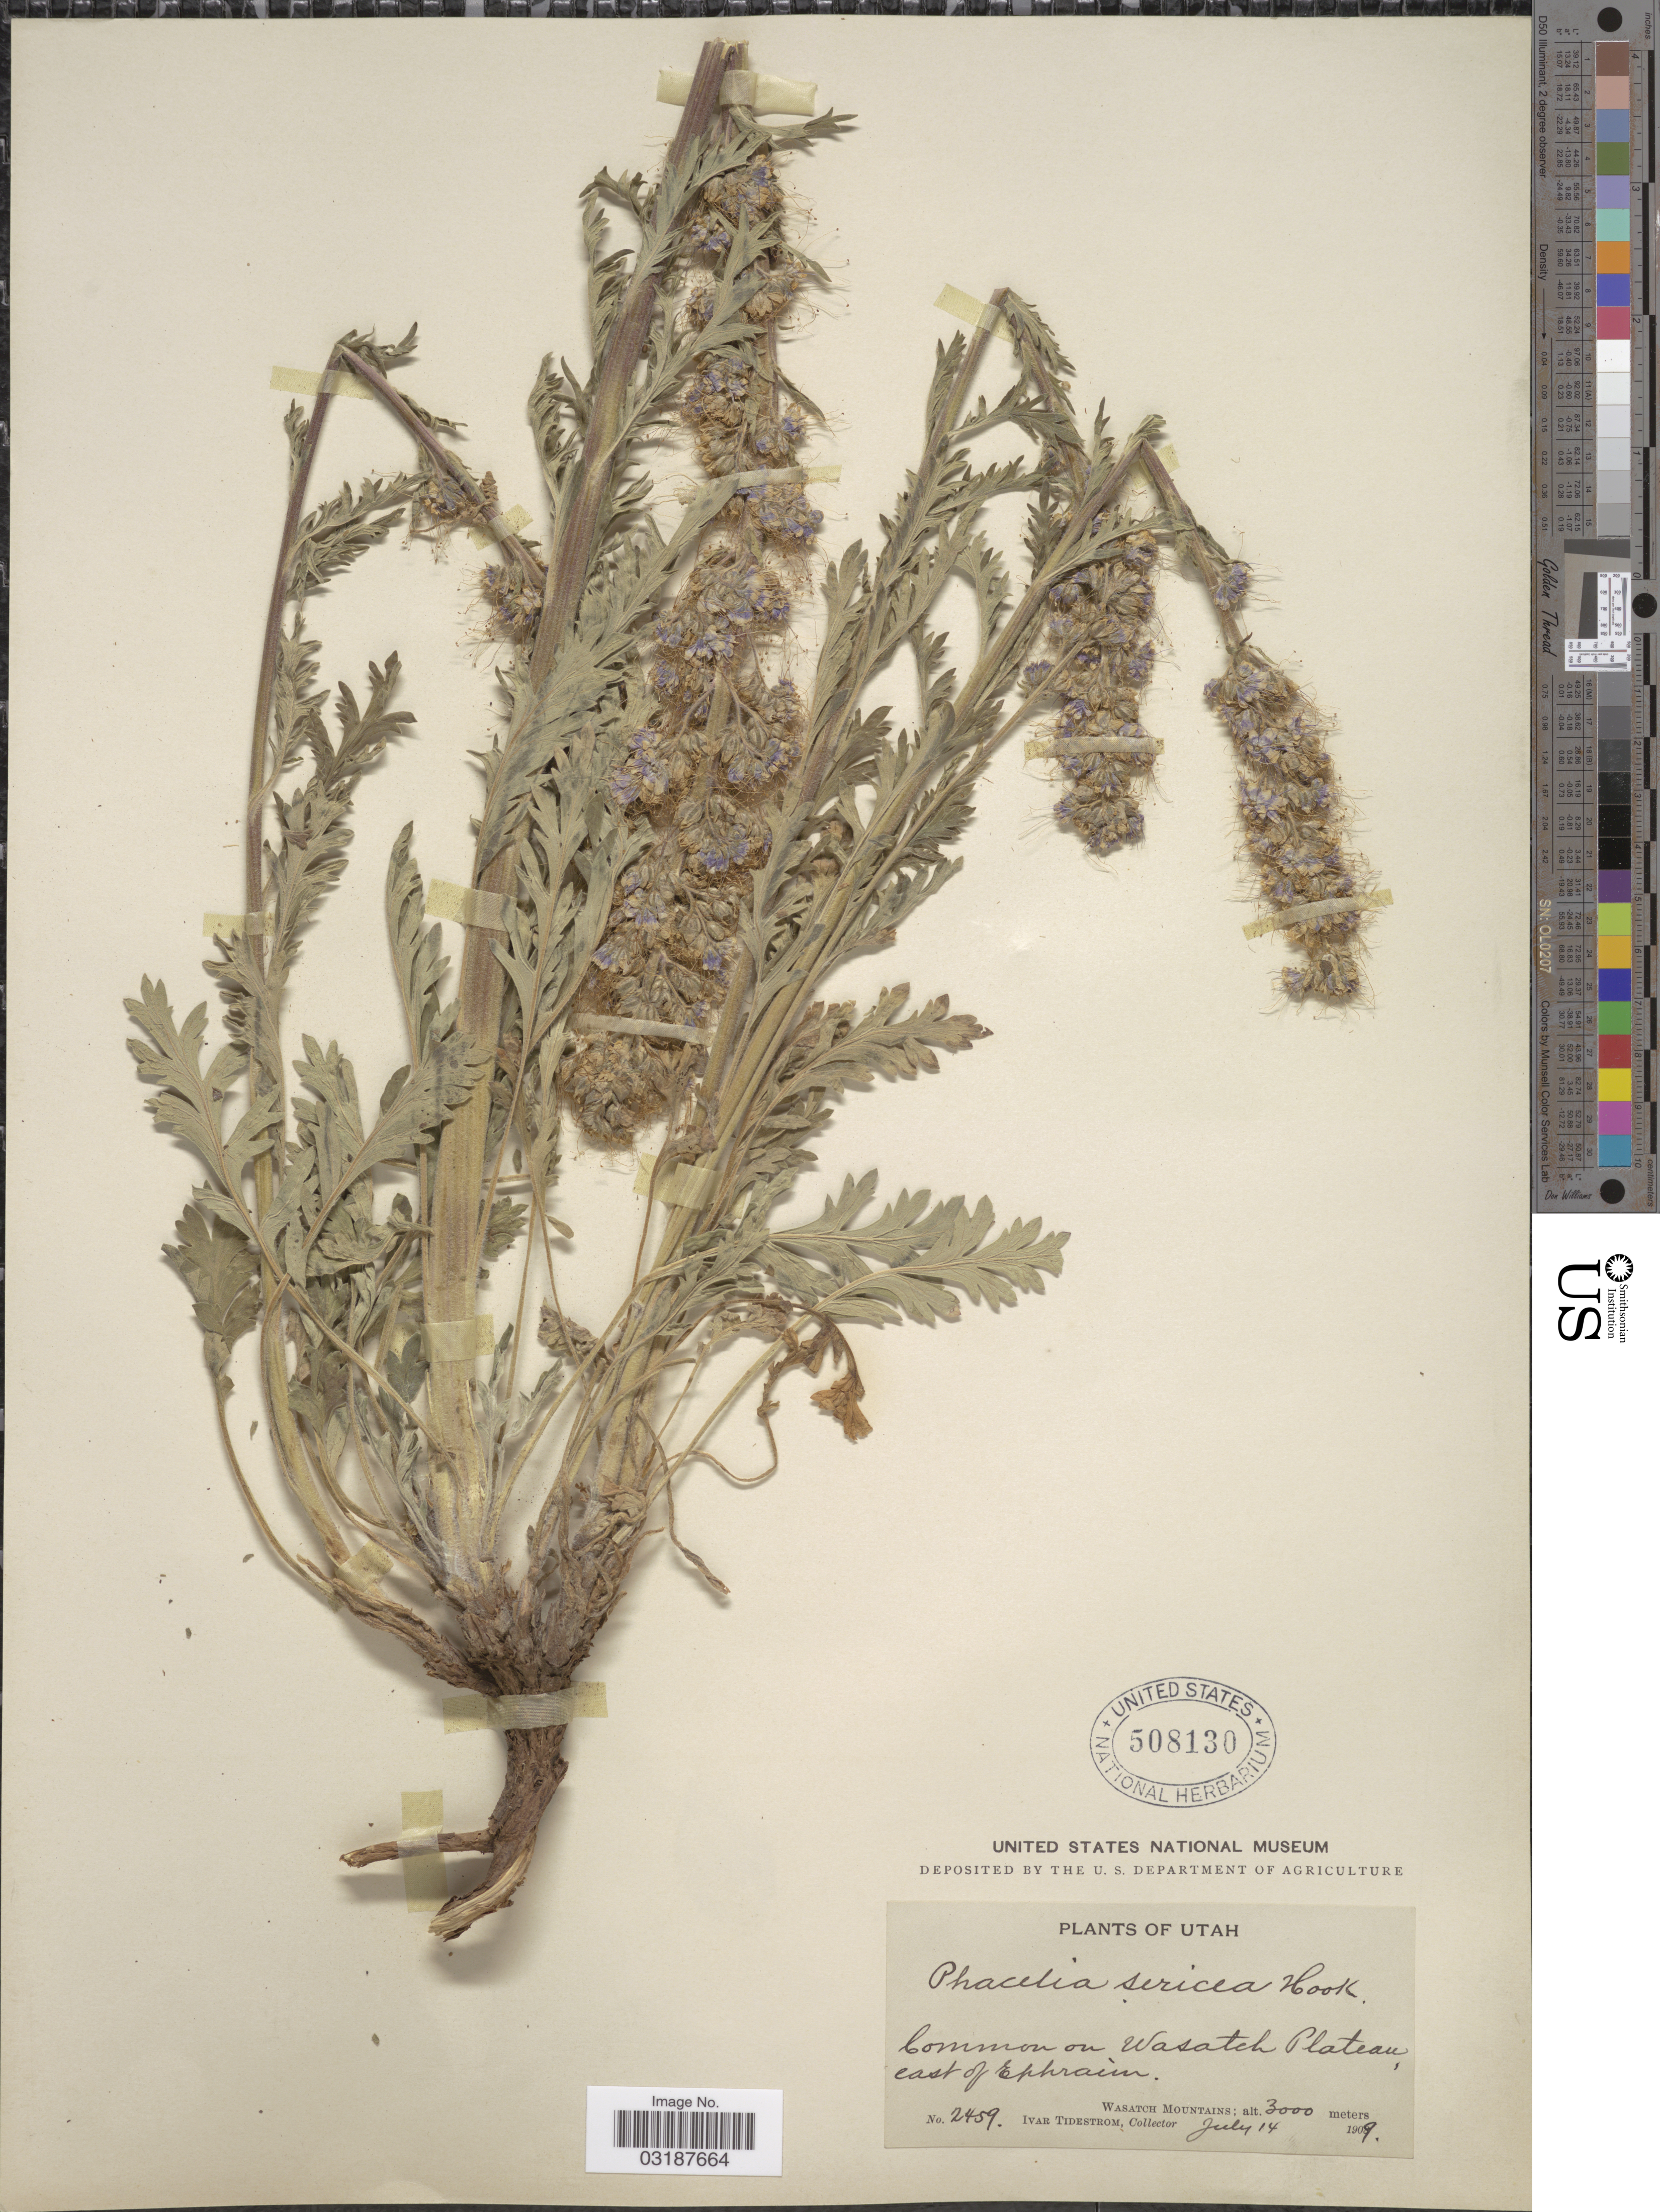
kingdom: Plantae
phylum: Tracheophyta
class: Magnoliopsida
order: Boraginales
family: Hydrophyllaceae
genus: Phacelia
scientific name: Phacelia sericea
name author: (Graham) A. Gray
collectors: I. F. Tidestrom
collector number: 2459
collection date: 1909-07-14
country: United States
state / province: Utah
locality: Common on Wasatch Plateau, east of Ephraim. Wasatch Mountains.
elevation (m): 3000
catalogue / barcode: US 508130